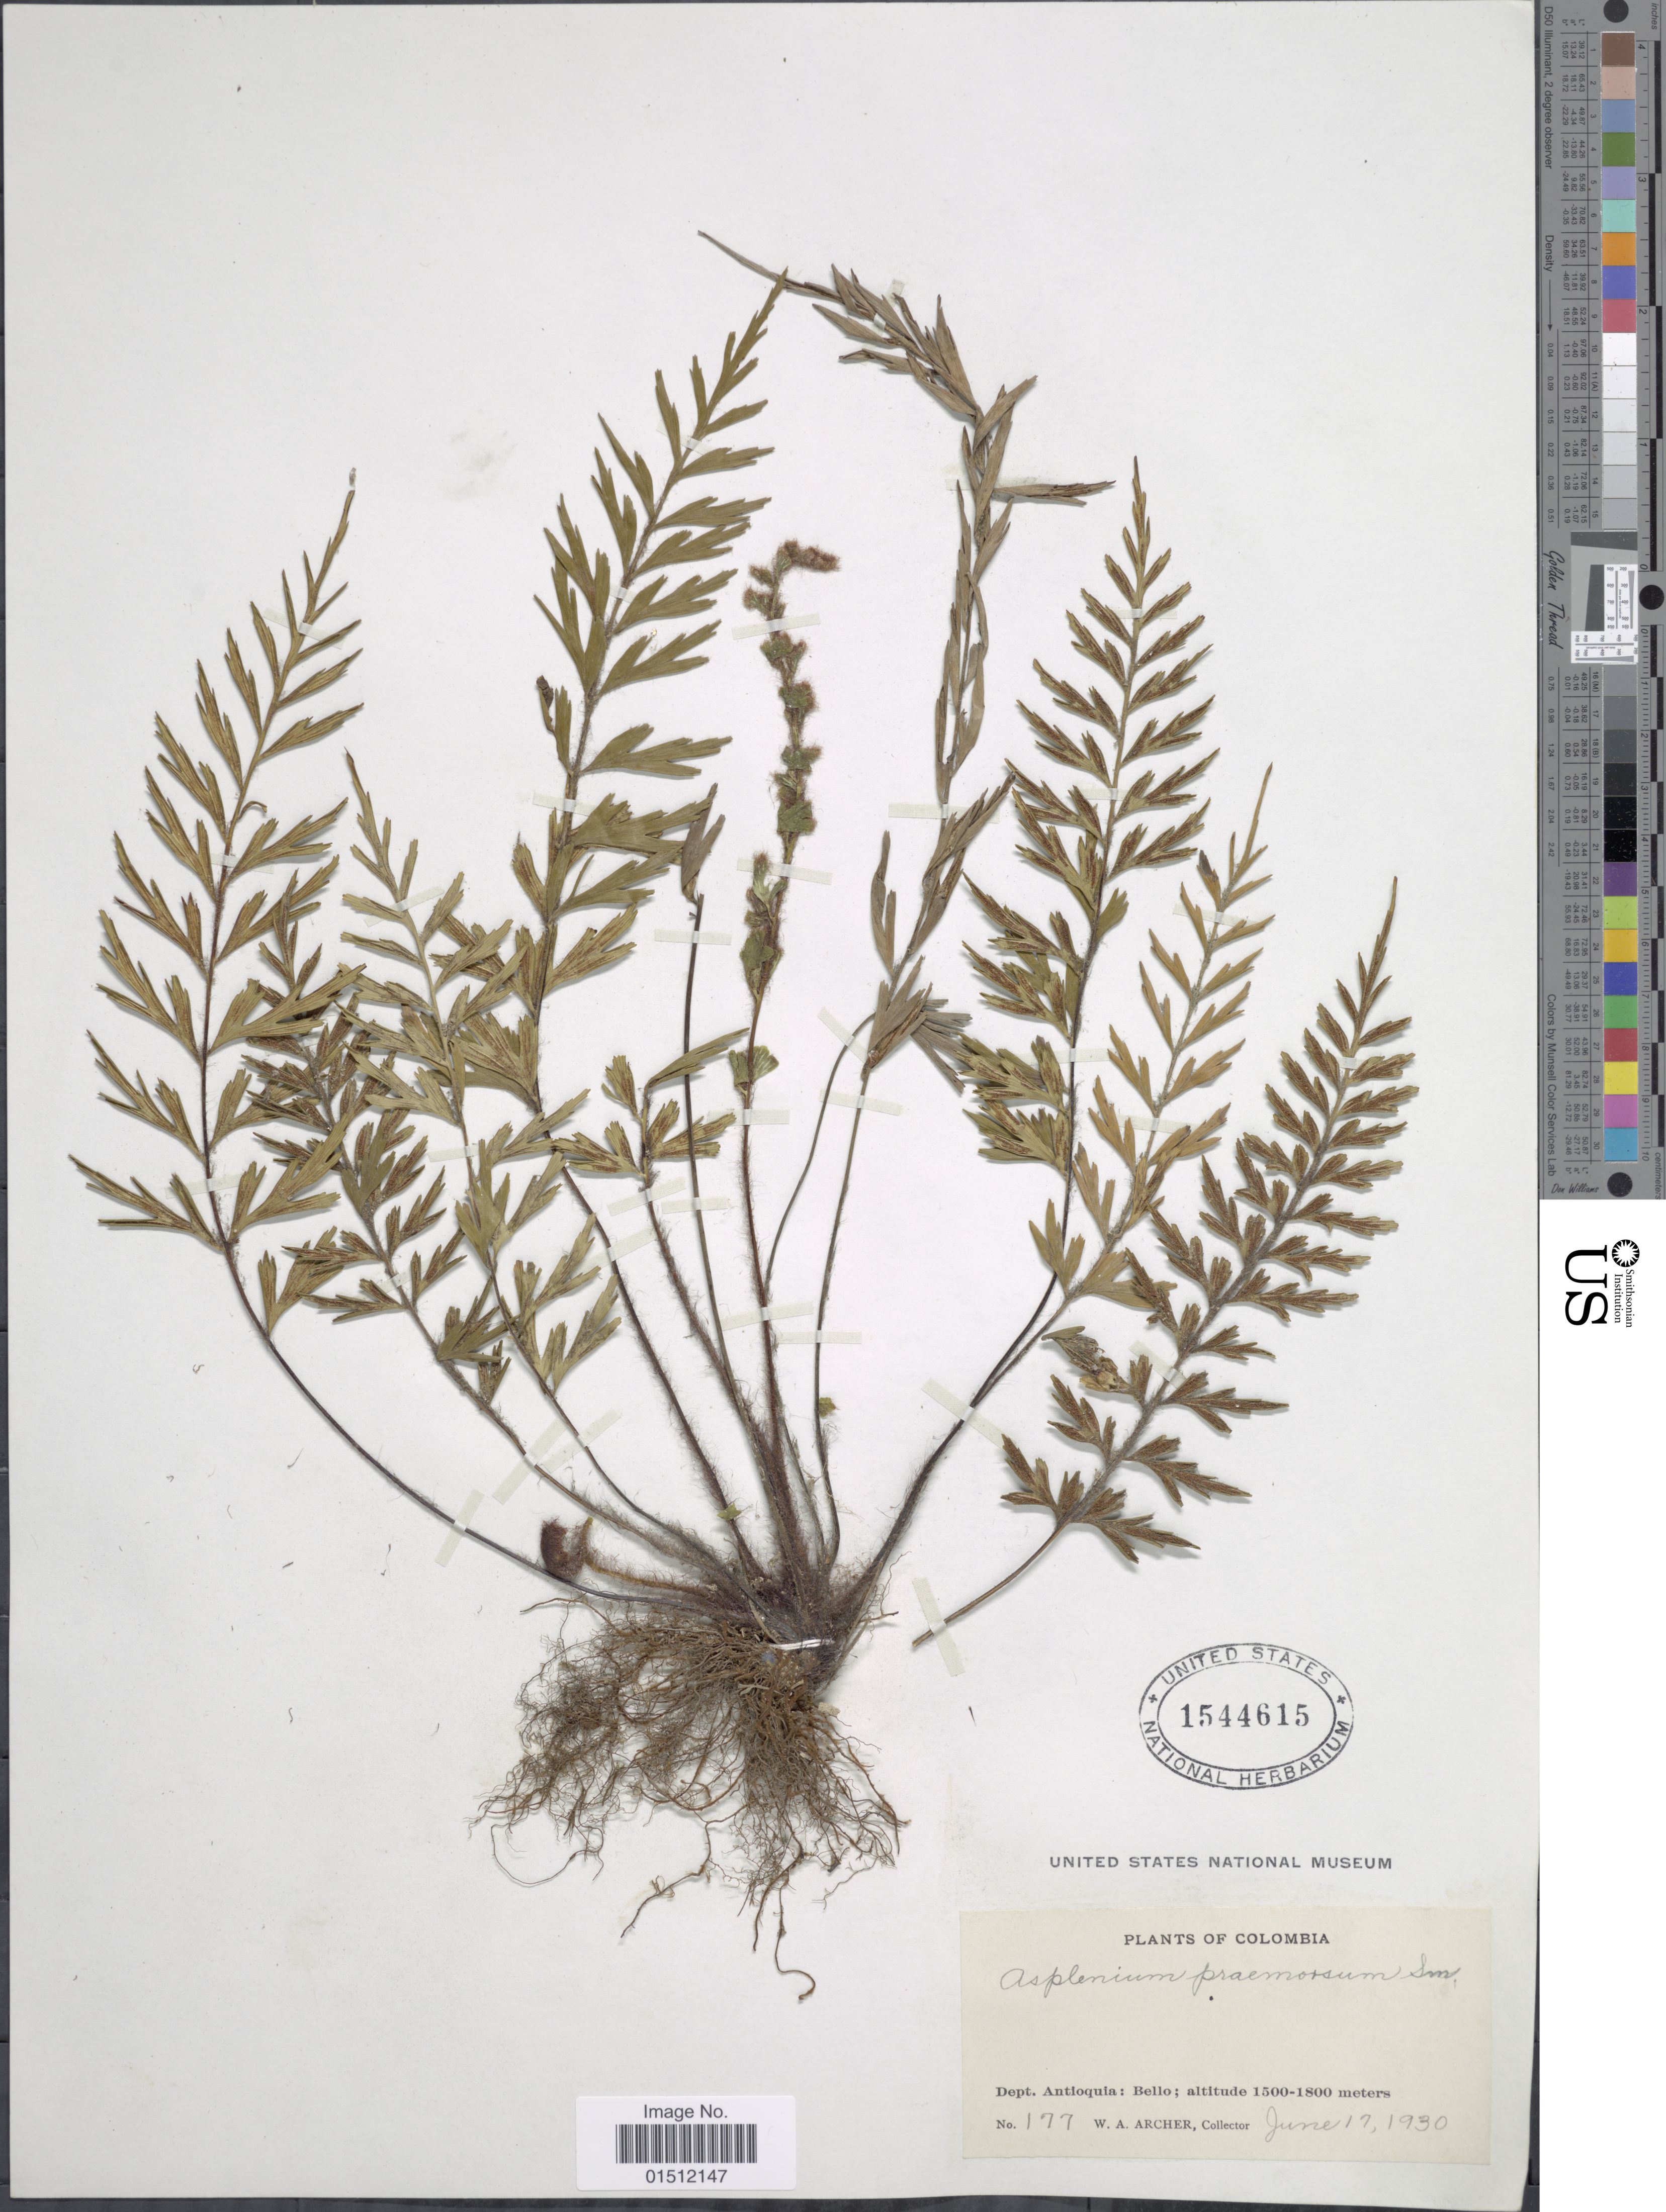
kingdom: Plantae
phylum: Tracheophyta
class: Polypodiopsida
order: Polypodiales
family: Aspleniaceae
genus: Asplenium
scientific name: Asplenium praemorsum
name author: Sw.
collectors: W. A. Archer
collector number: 177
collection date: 1930-06-17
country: Colombia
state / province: Antioquia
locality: Dept. Antiguia: Bello.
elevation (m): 1500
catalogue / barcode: US 1544615